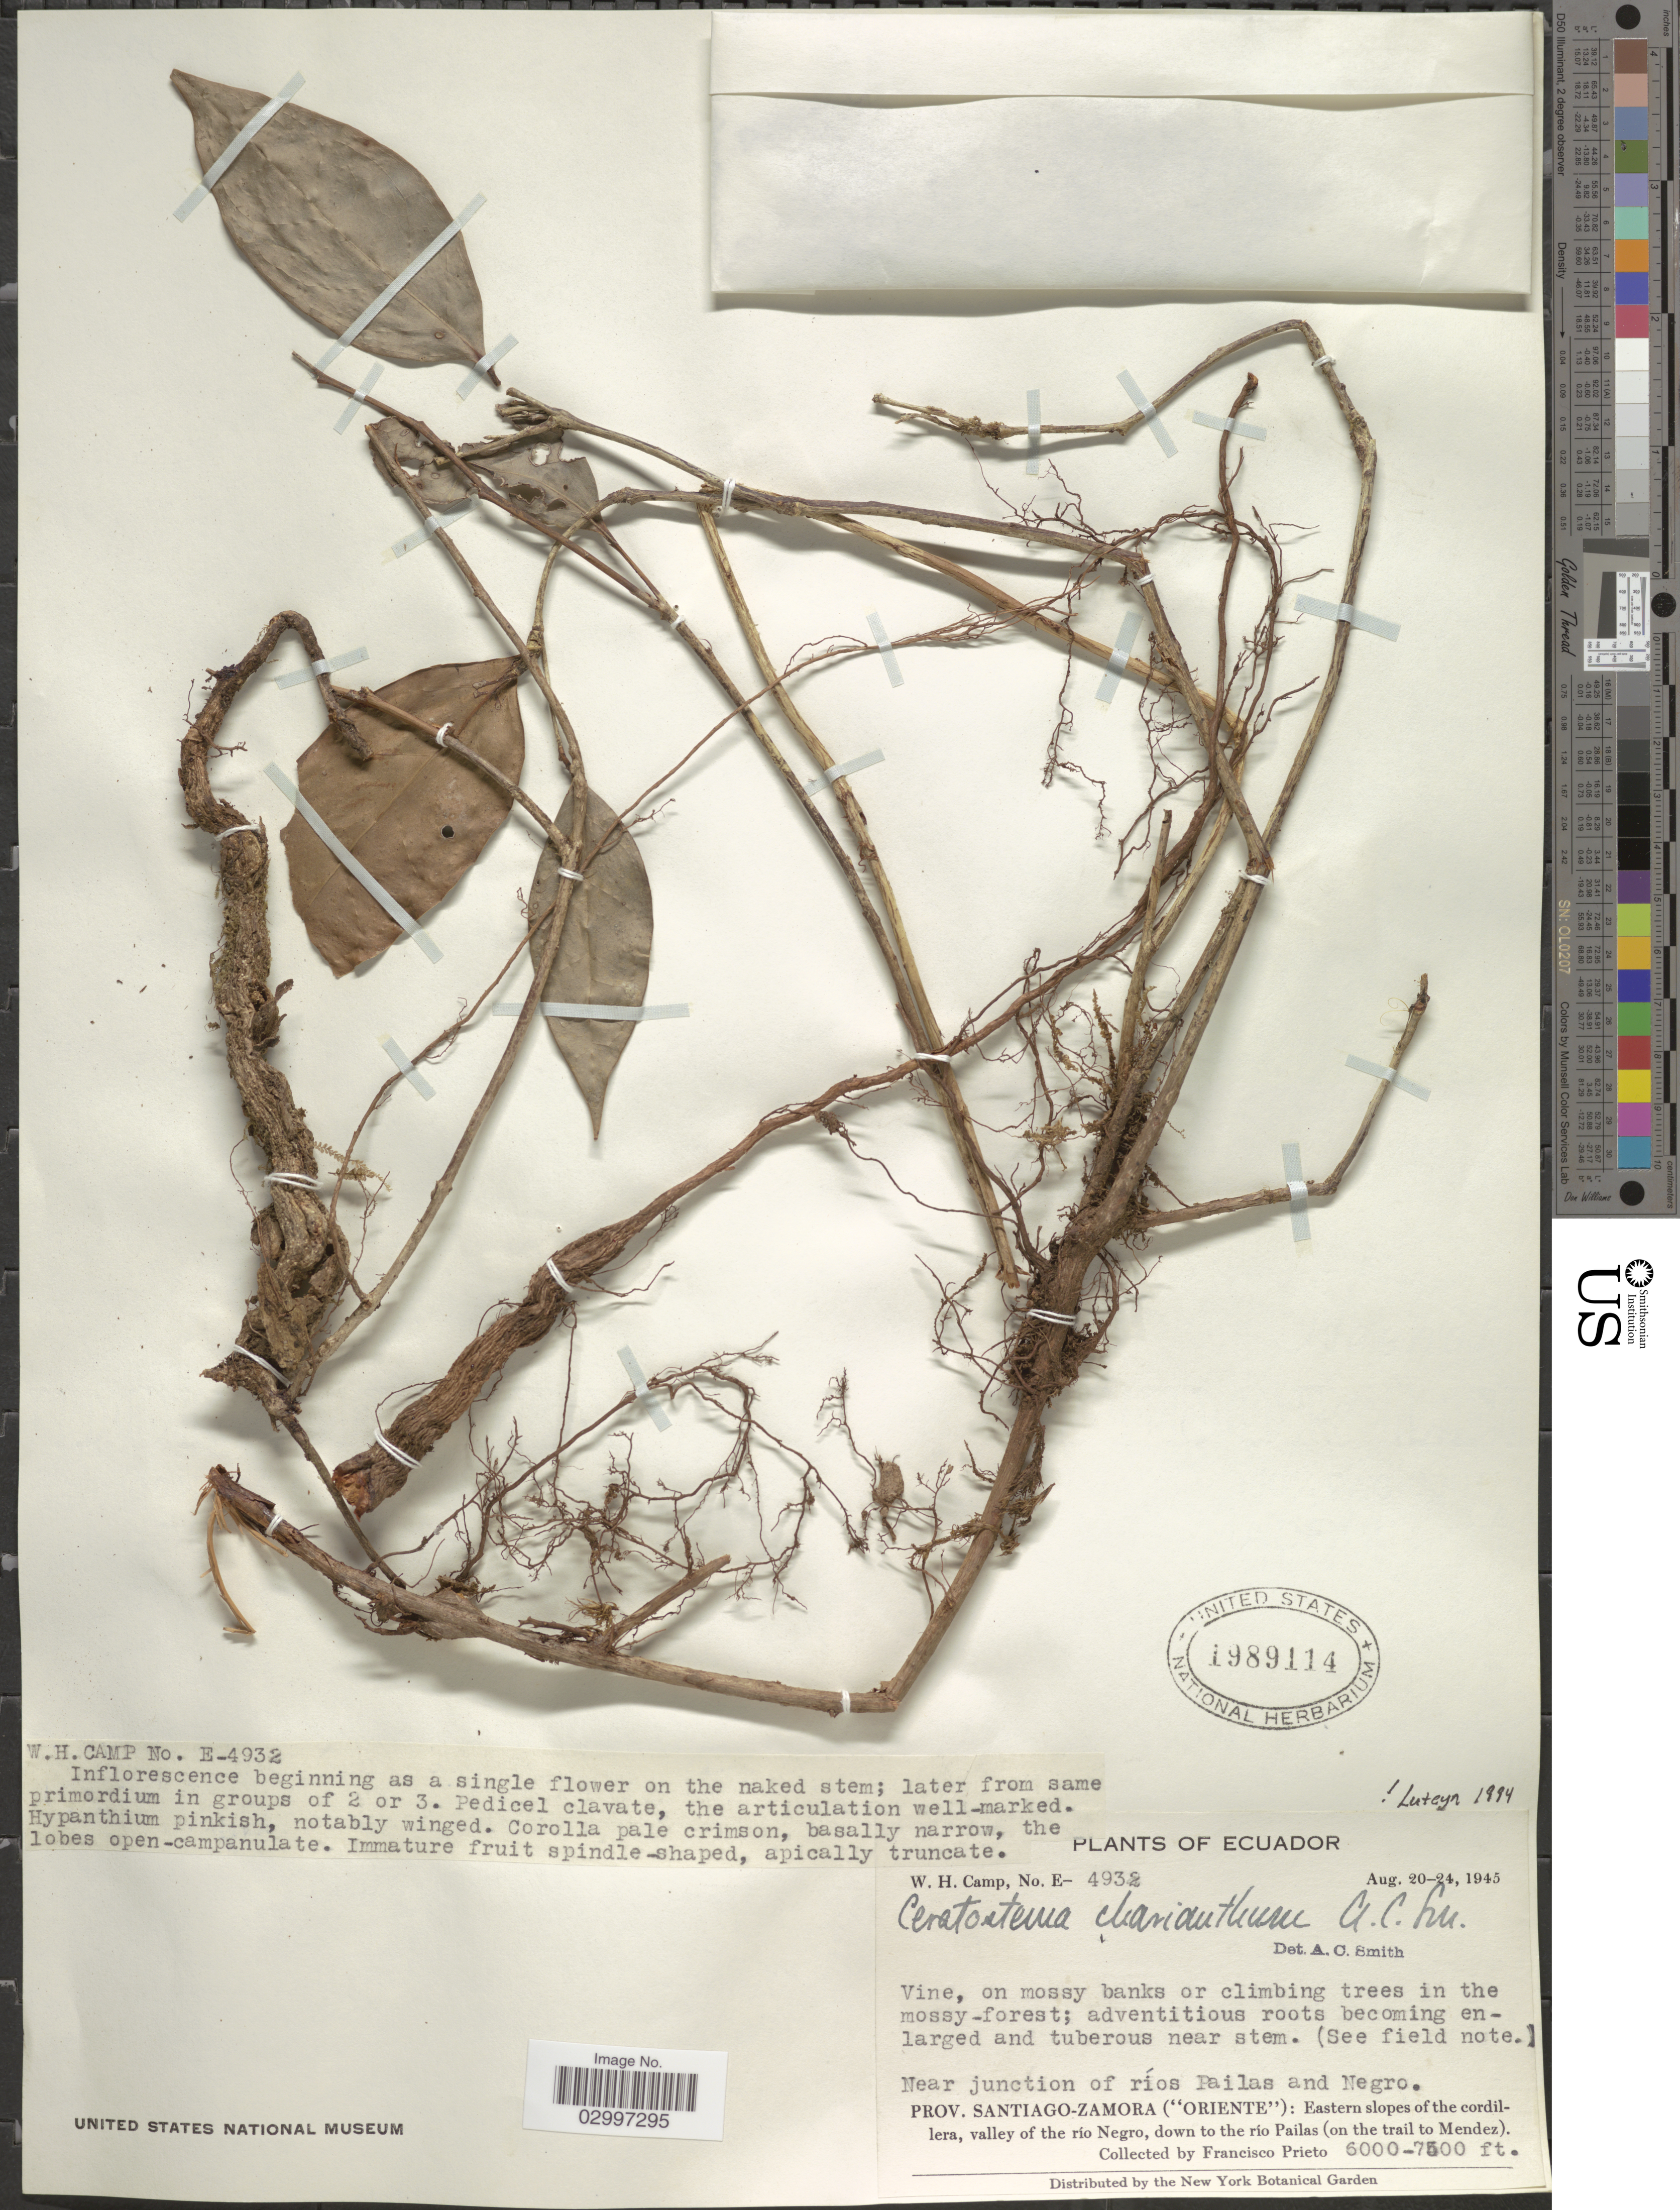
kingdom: Plantae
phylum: Tracheophyta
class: Magnoliopsida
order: Ericales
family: Ericaceae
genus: Ceratostema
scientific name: Ceratostema charianthum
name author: A.C. Sm.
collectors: F. Prieto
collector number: E-4932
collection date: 1945-08-20/1945-08-24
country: Ecuador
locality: Near junction of ríos Pailas and Negro, Prov. Santiago-Zamora ("Oriente"): Eastern slopes of the cordillera, valley of the río Negro, down to the río Pailas (on the trail to Mendez).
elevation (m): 1829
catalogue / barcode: US 1989114